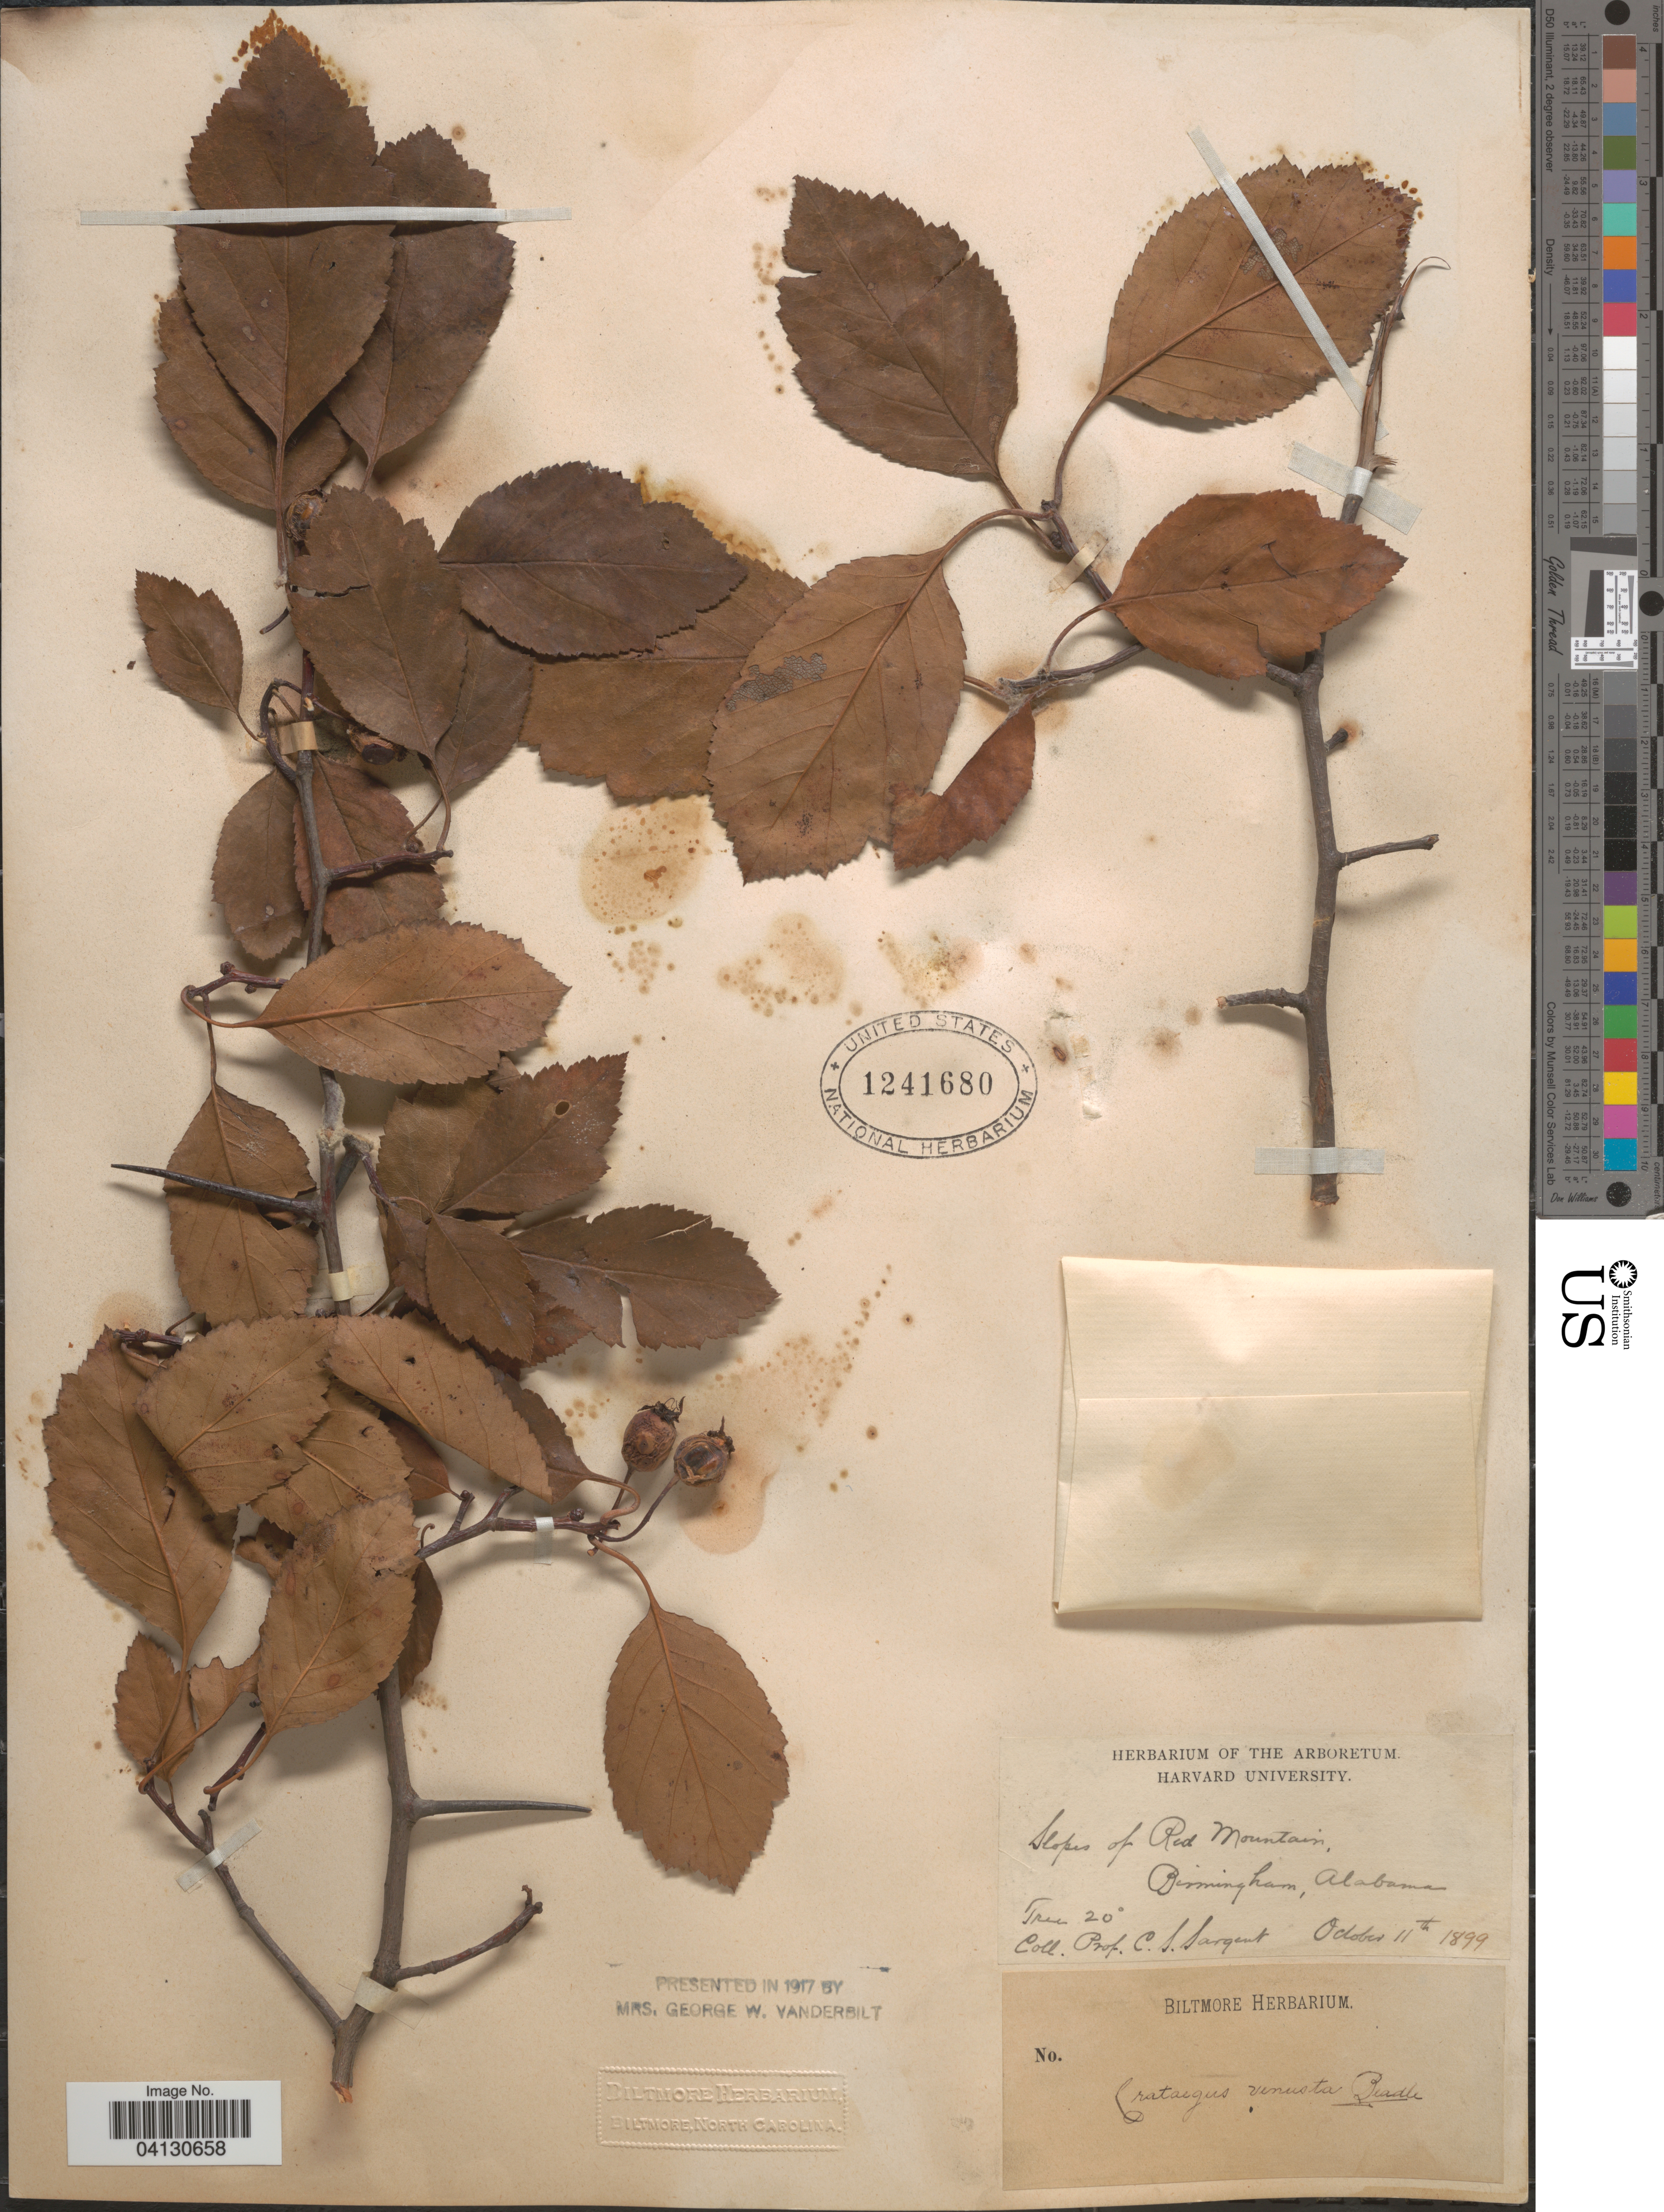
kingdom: Plantae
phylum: Tracheophyta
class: Magnoliopsida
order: Rosales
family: Rosaceae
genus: Crataegus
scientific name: Crataegus venusta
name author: Beadle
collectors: C. S. Sargent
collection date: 1899-10-11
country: United States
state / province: Alabama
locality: Slopes of Red Mountain. Birmingham.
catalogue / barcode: US 1241680